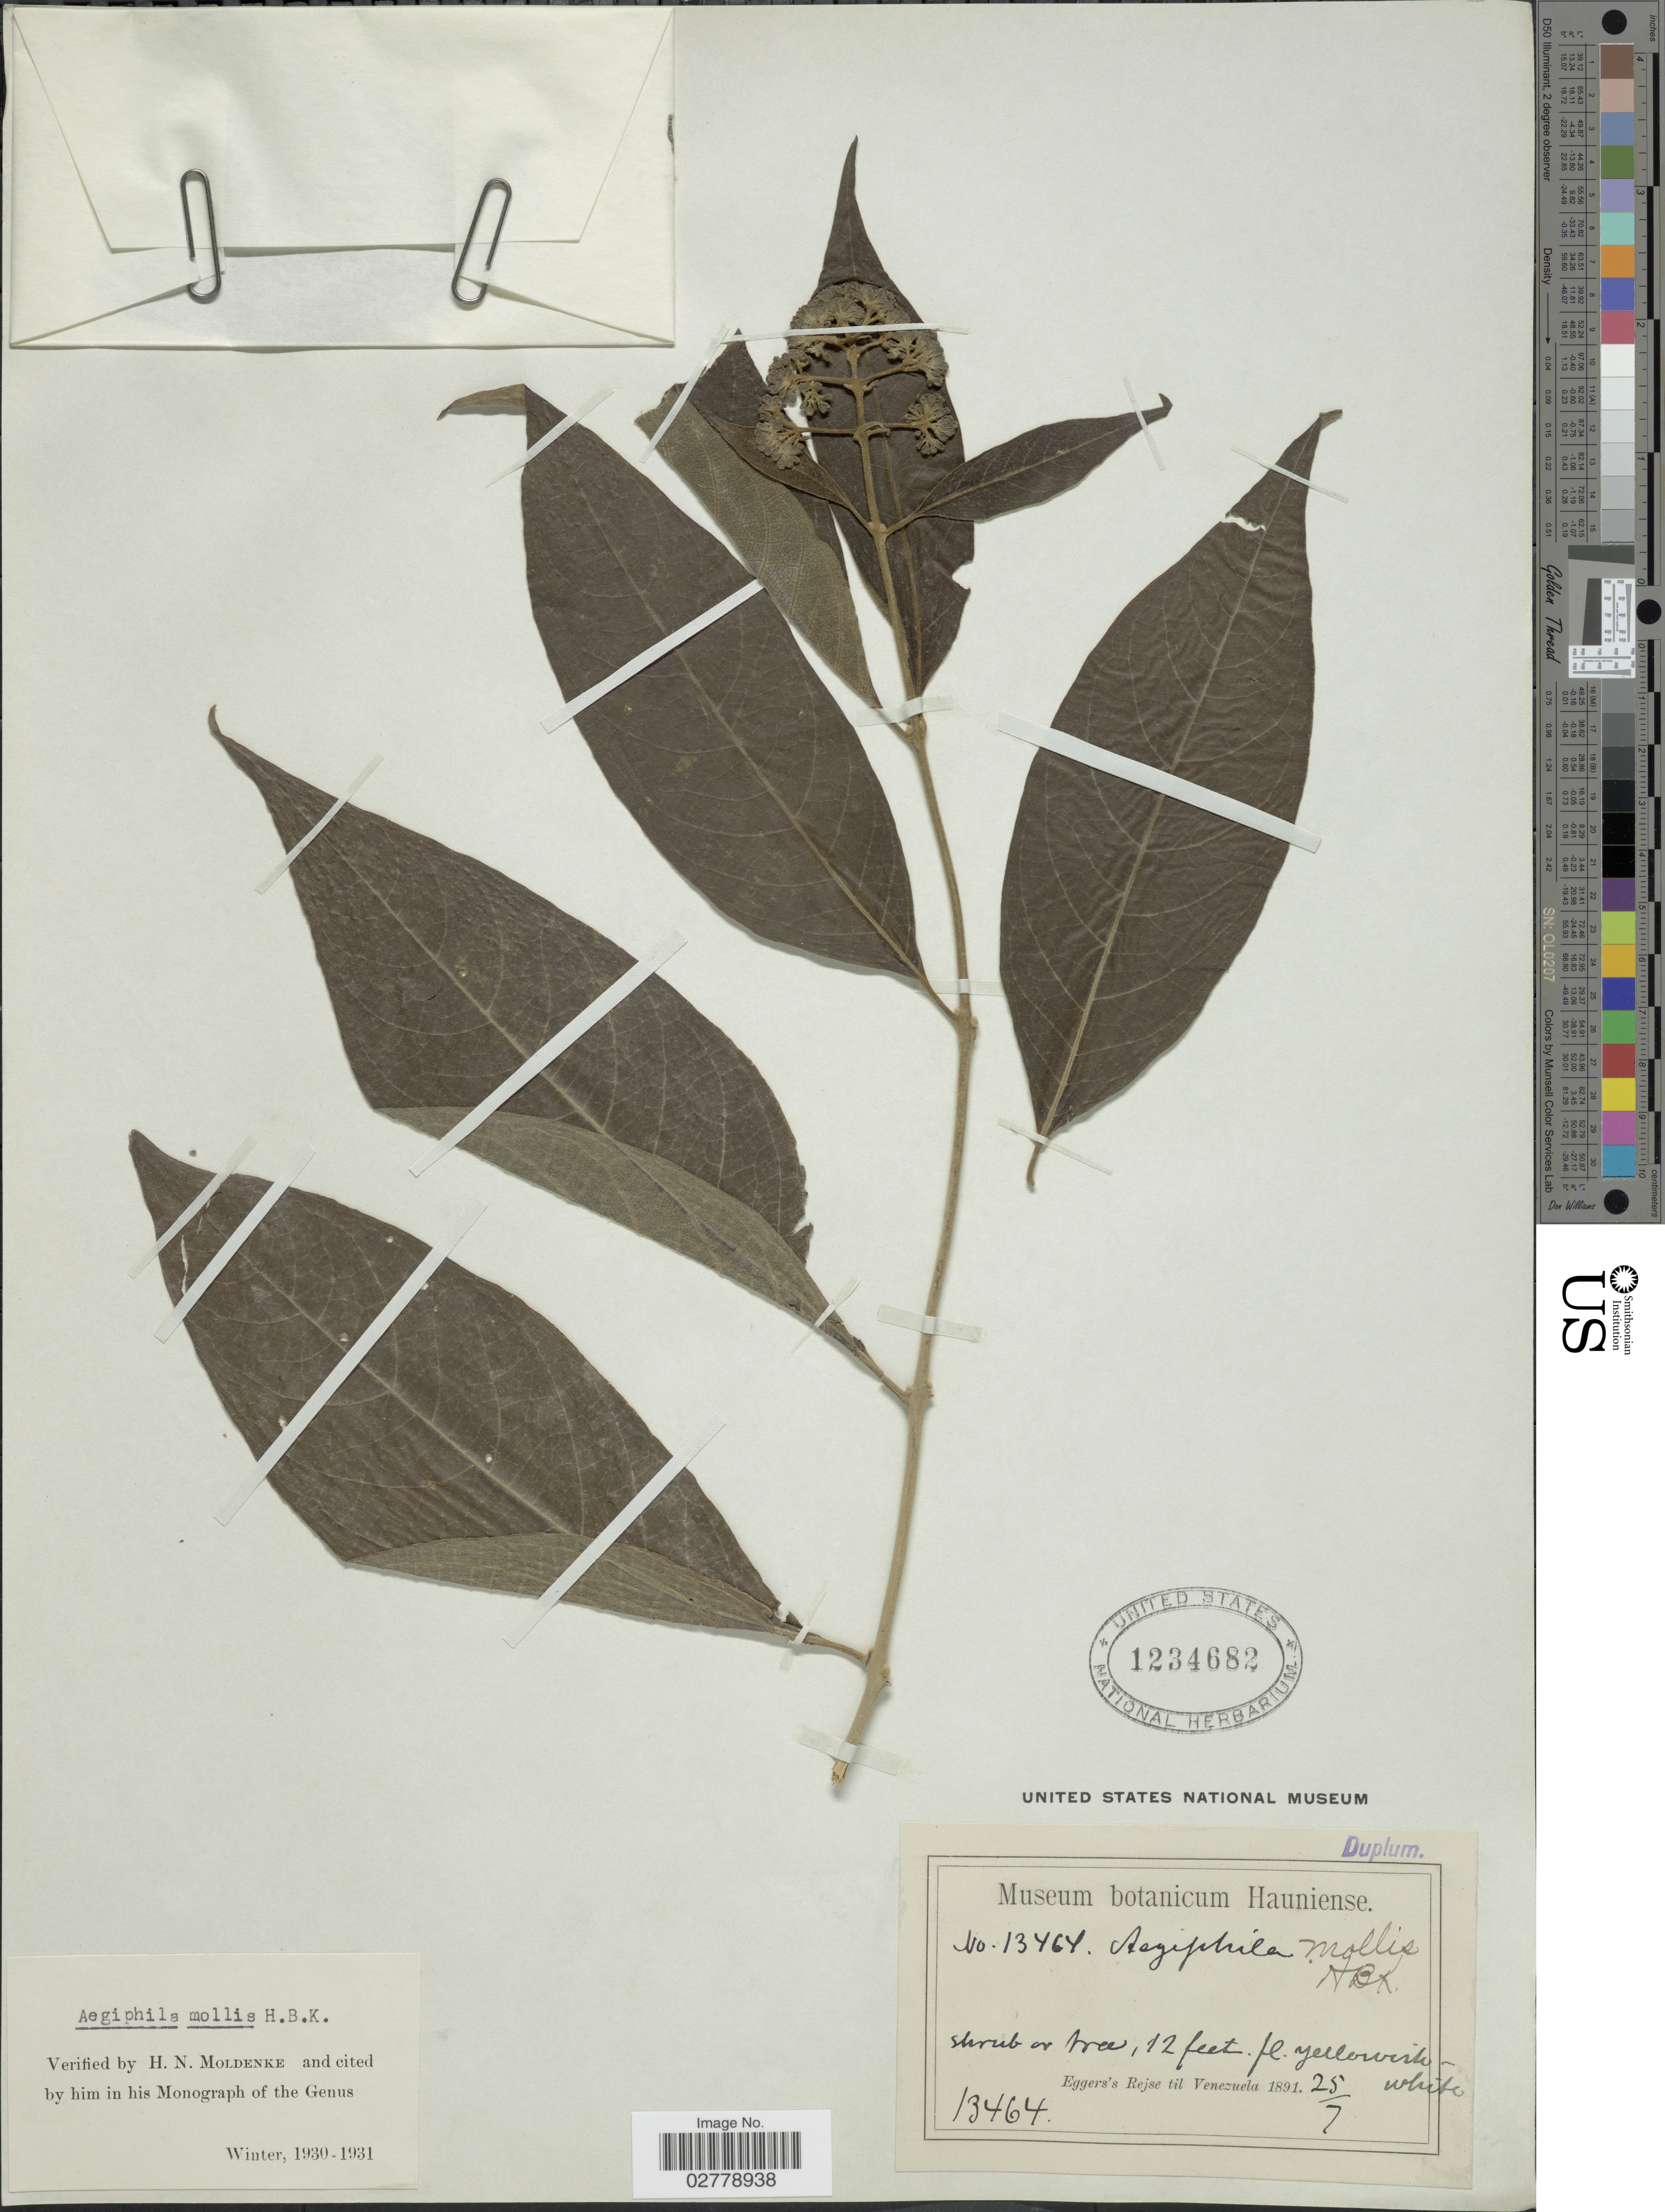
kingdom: Plantae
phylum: Tracheophyta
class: Magnoliopsida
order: Lamiales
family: Lamiaceae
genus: Aegiphila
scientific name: Aegiphila mollis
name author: Kunth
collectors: -. Eggers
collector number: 13464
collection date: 1891-07-25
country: Venezuela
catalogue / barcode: US 1234682